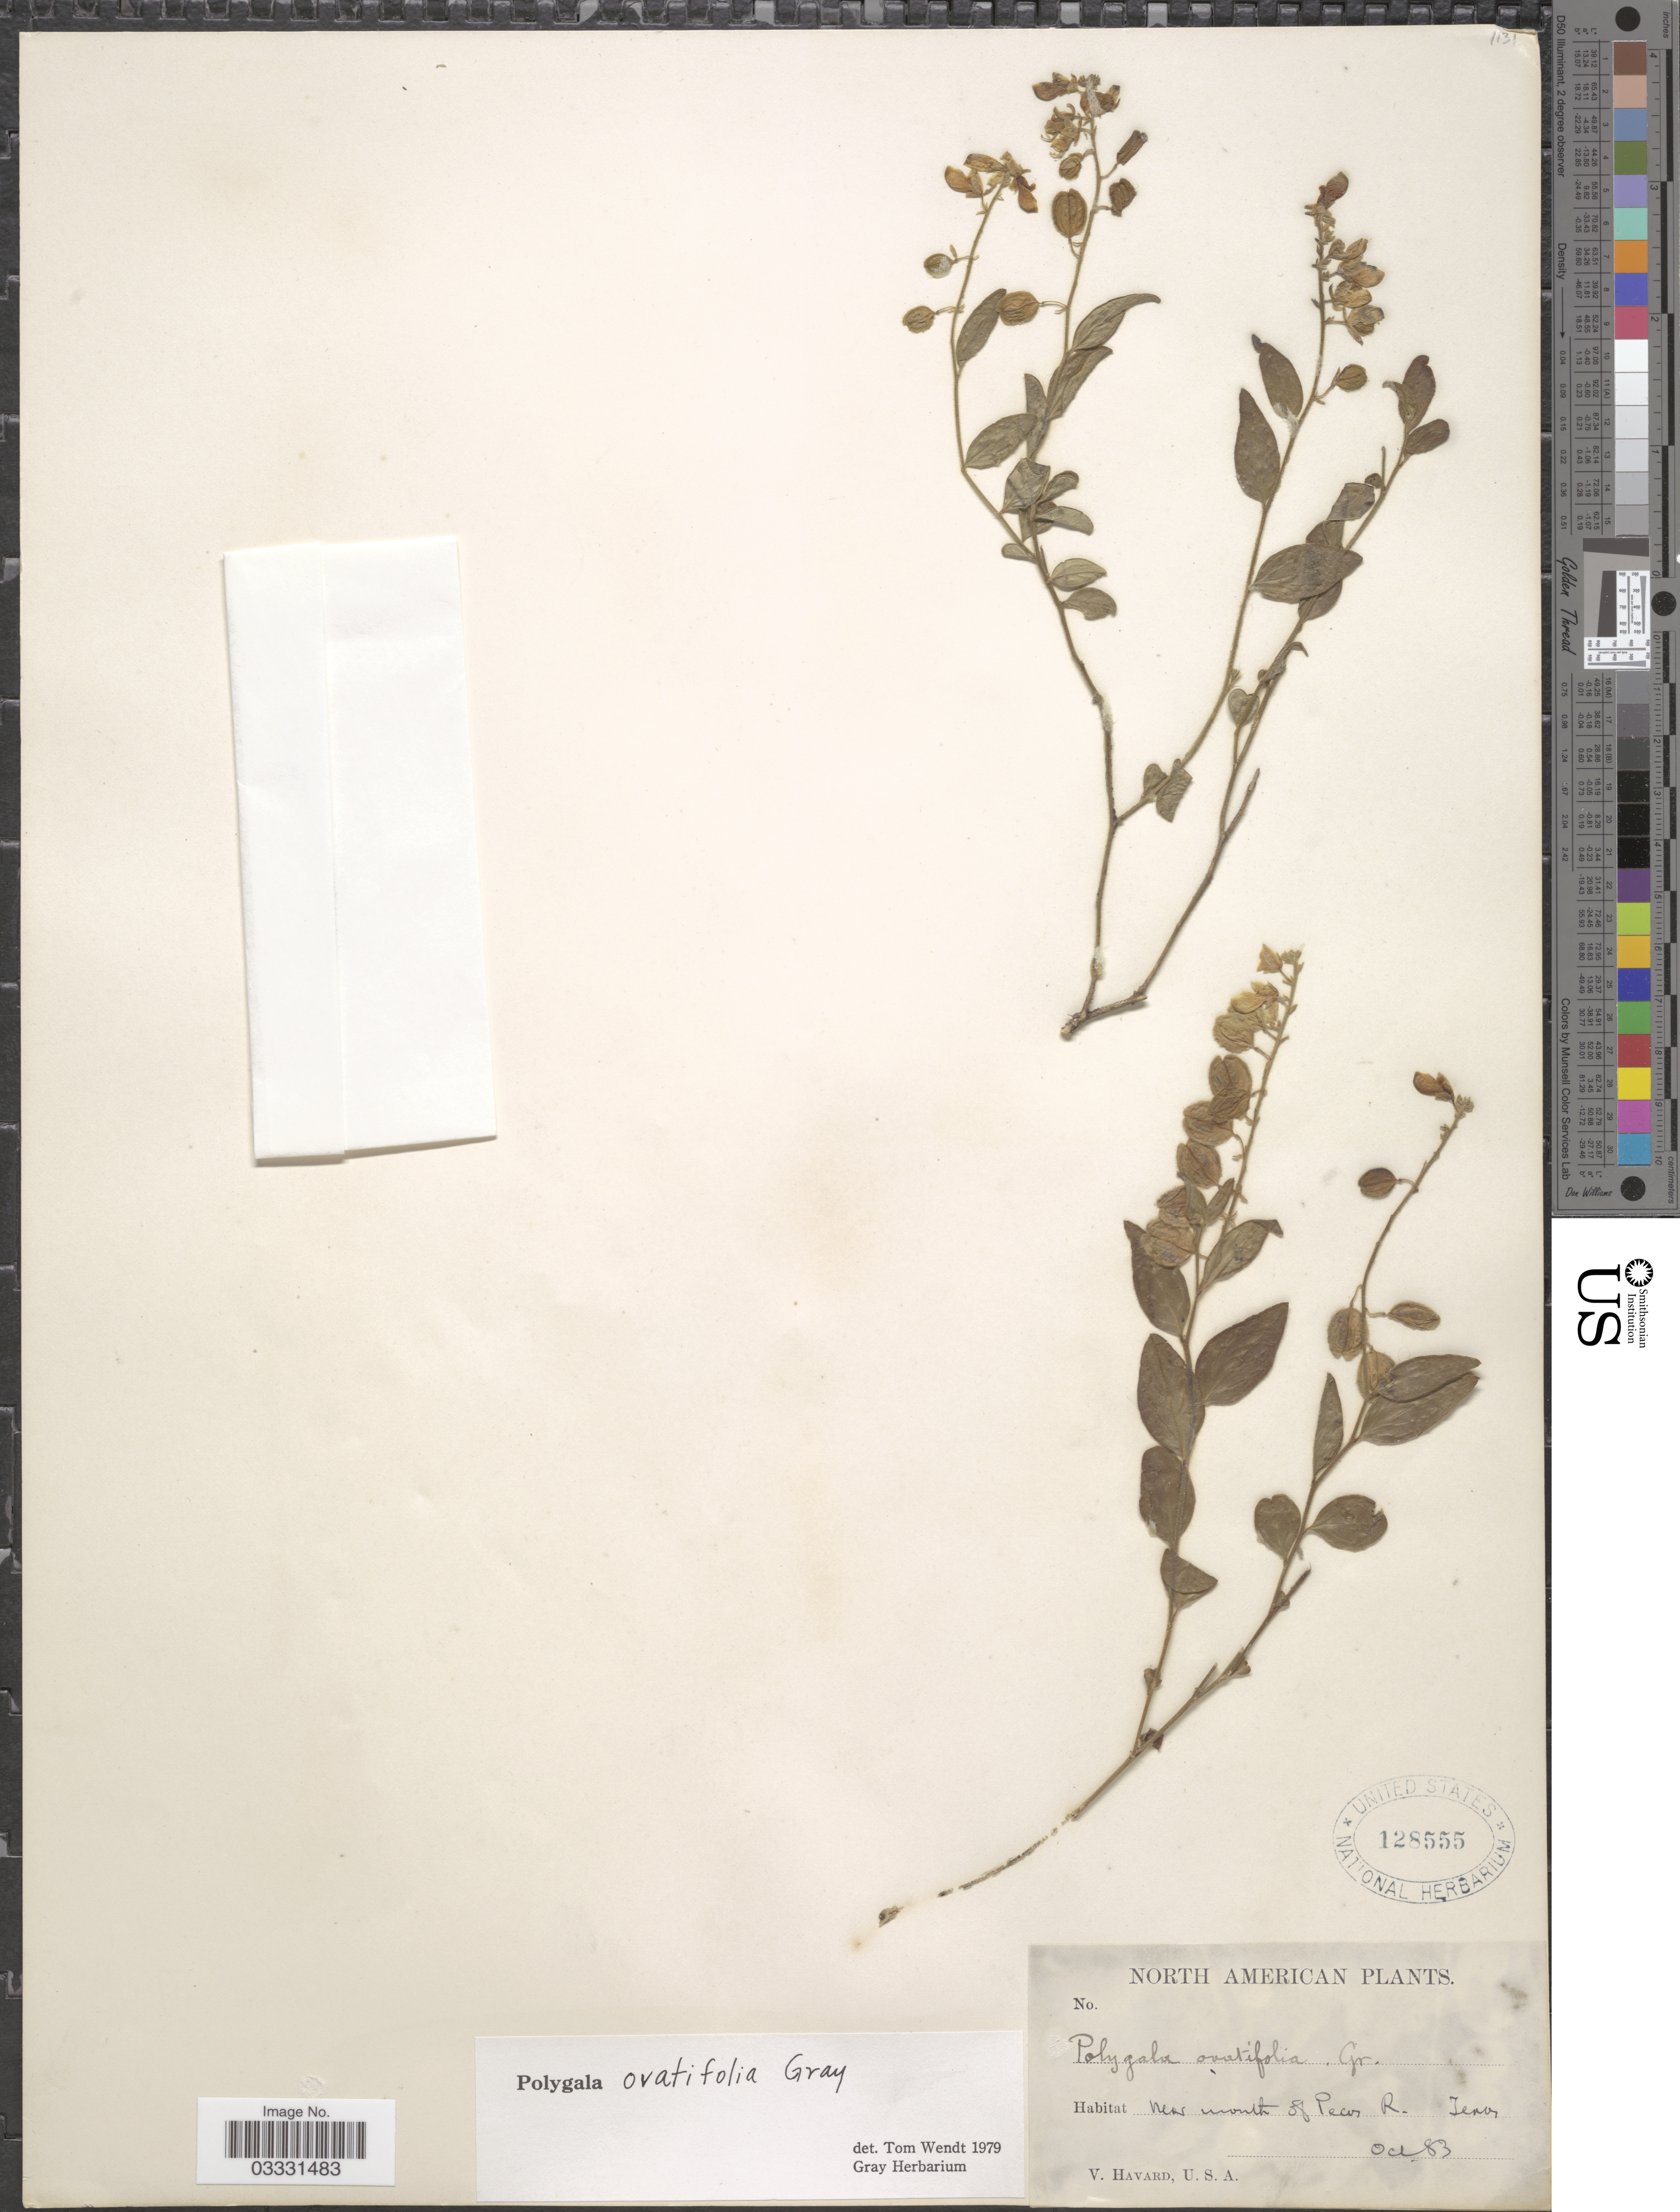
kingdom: Plantae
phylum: Tracheophyta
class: Magnoliopsida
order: Fabales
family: Polygalaceae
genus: Hebecarpa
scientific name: Hebecarpa ovatifolia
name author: (A. Gray) J.R. Abbott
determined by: Strong, Mark T., (BOT), Smithsonian Institution - National Museum of Natural History (UNITED STATES)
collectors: V. Havard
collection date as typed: Transcribed d/m/y: /10/83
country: United States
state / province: Texas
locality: Near mouth of Pecos R.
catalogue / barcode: US 128555